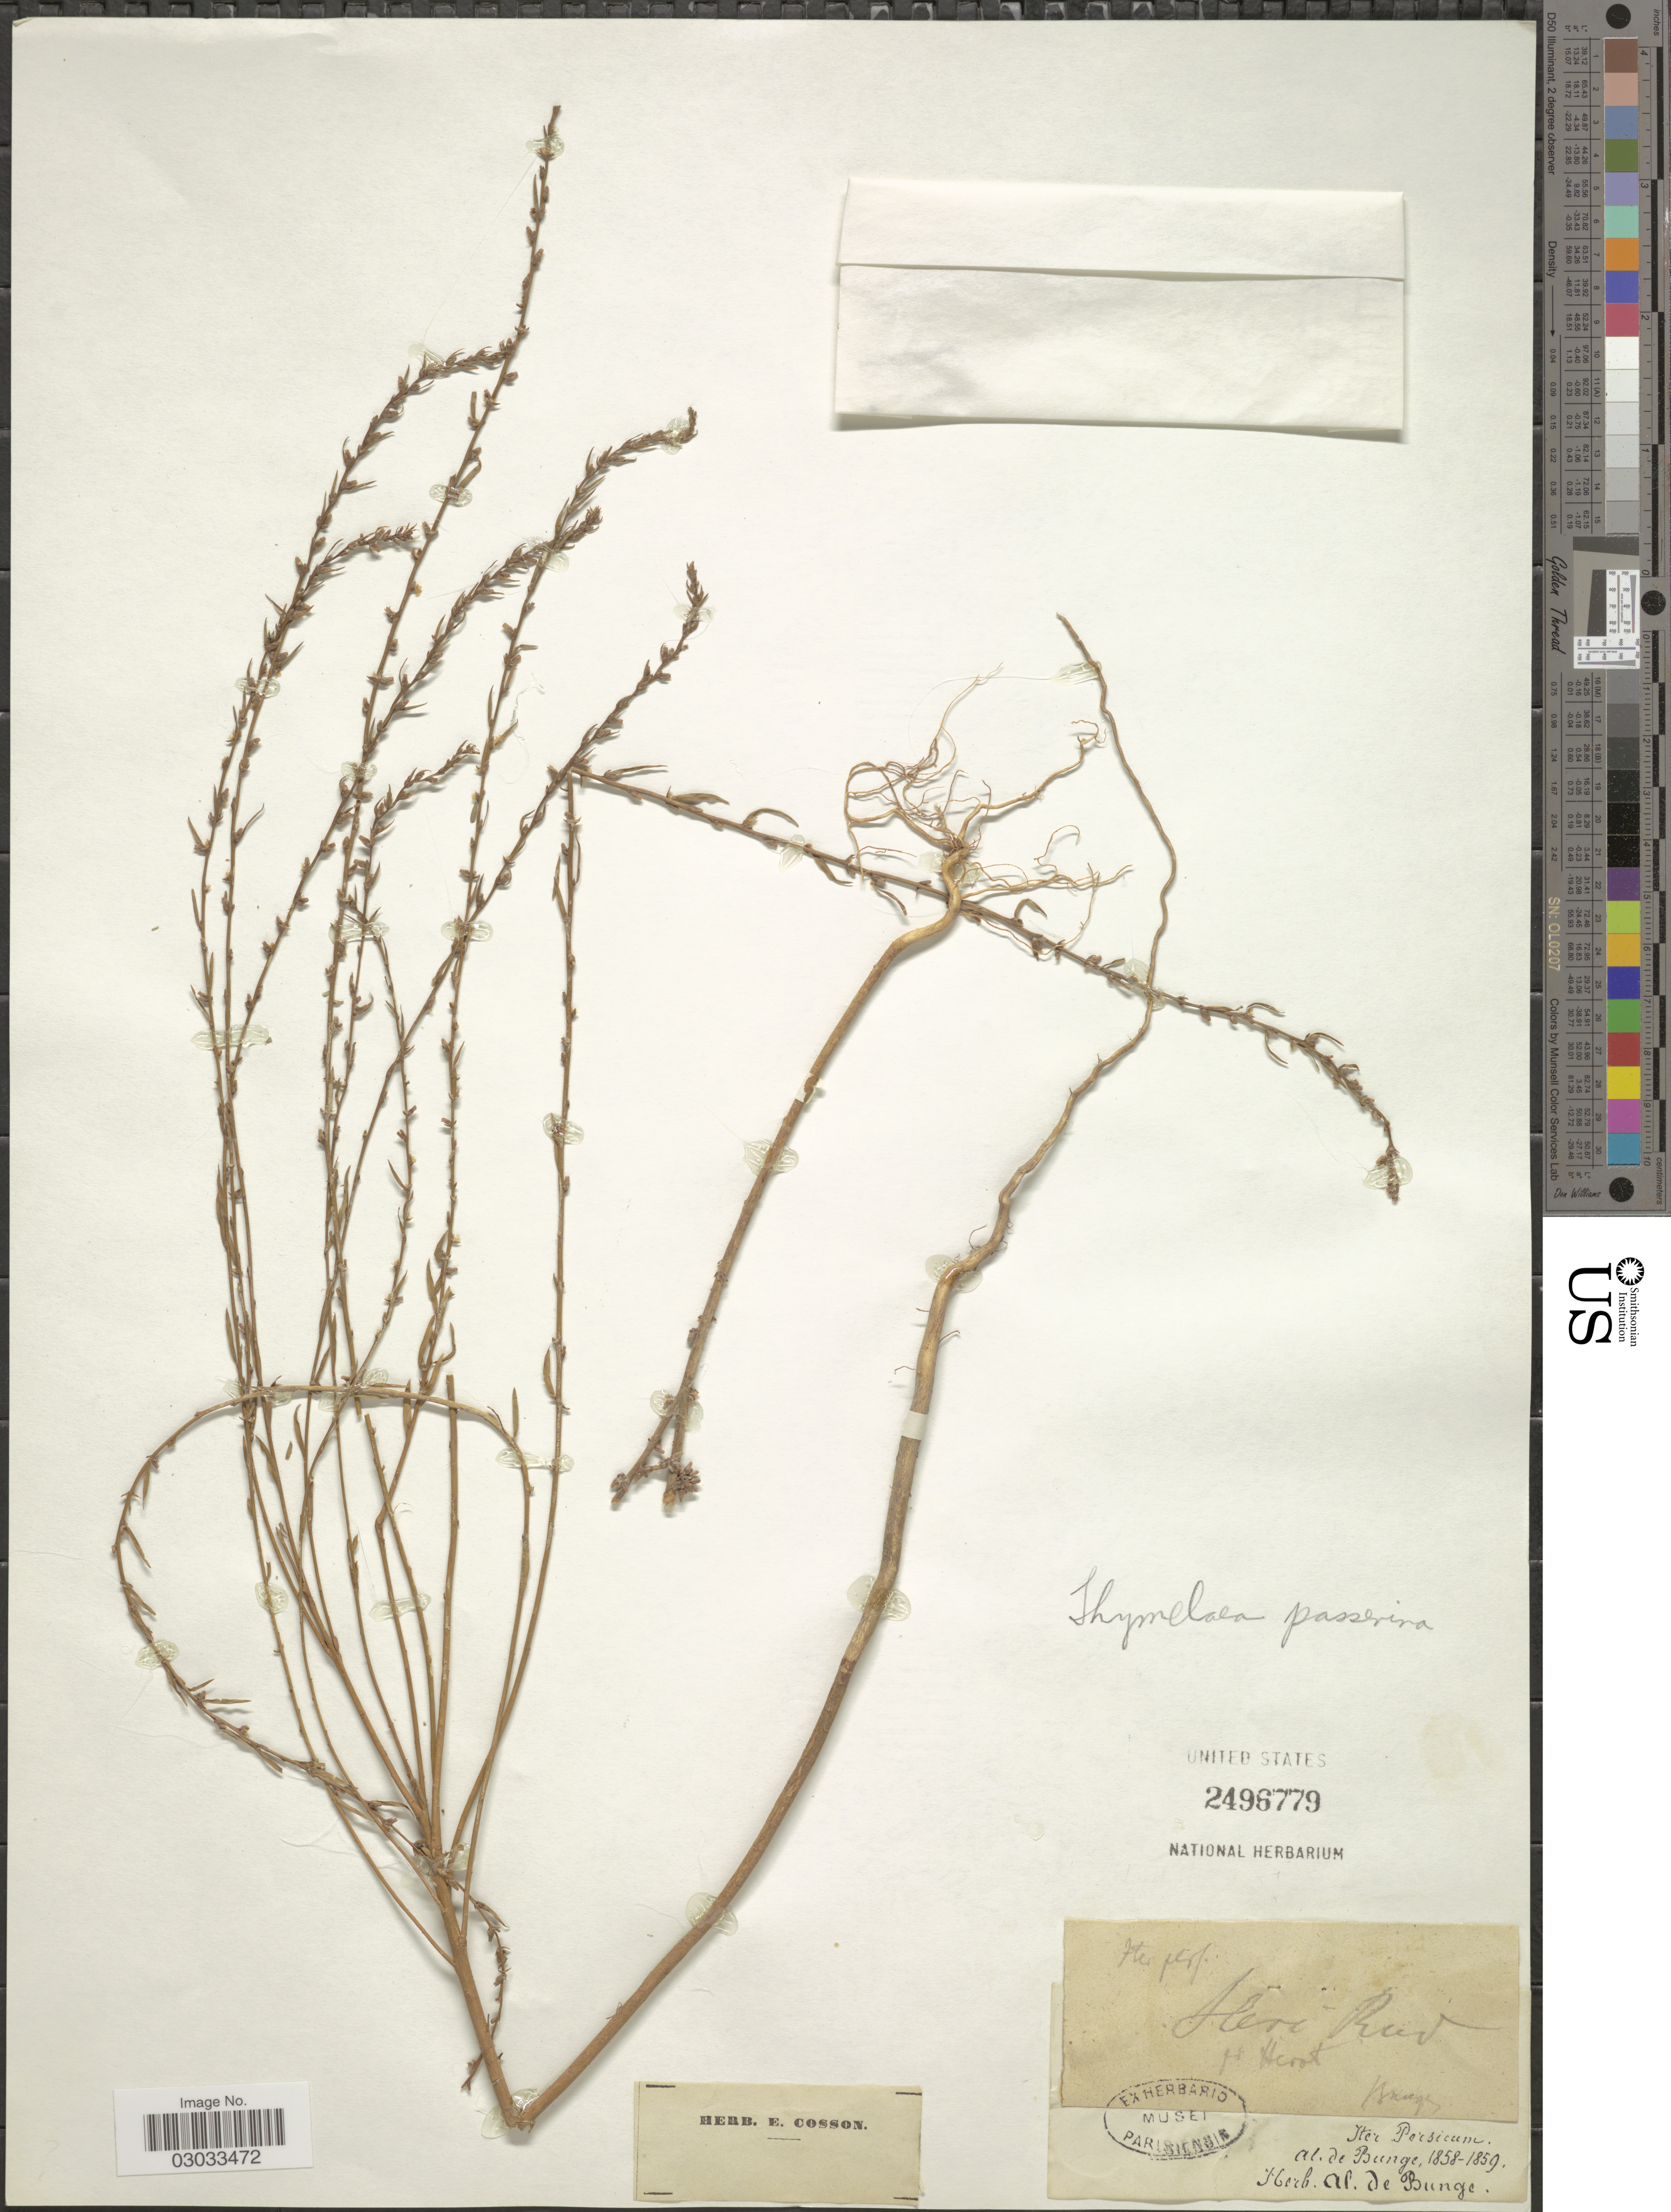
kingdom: Plantae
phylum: Tracheophyta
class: Magnoliopsida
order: Malvales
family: Thymelaeaceae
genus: Thymelaea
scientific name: Thymelaea passerina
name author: (L.) Coss. & Germ.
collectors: A. de Bunge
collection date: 1858/1859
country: Iran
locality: Iter Persicum. Al de Bunge.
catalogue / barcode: US 2496779